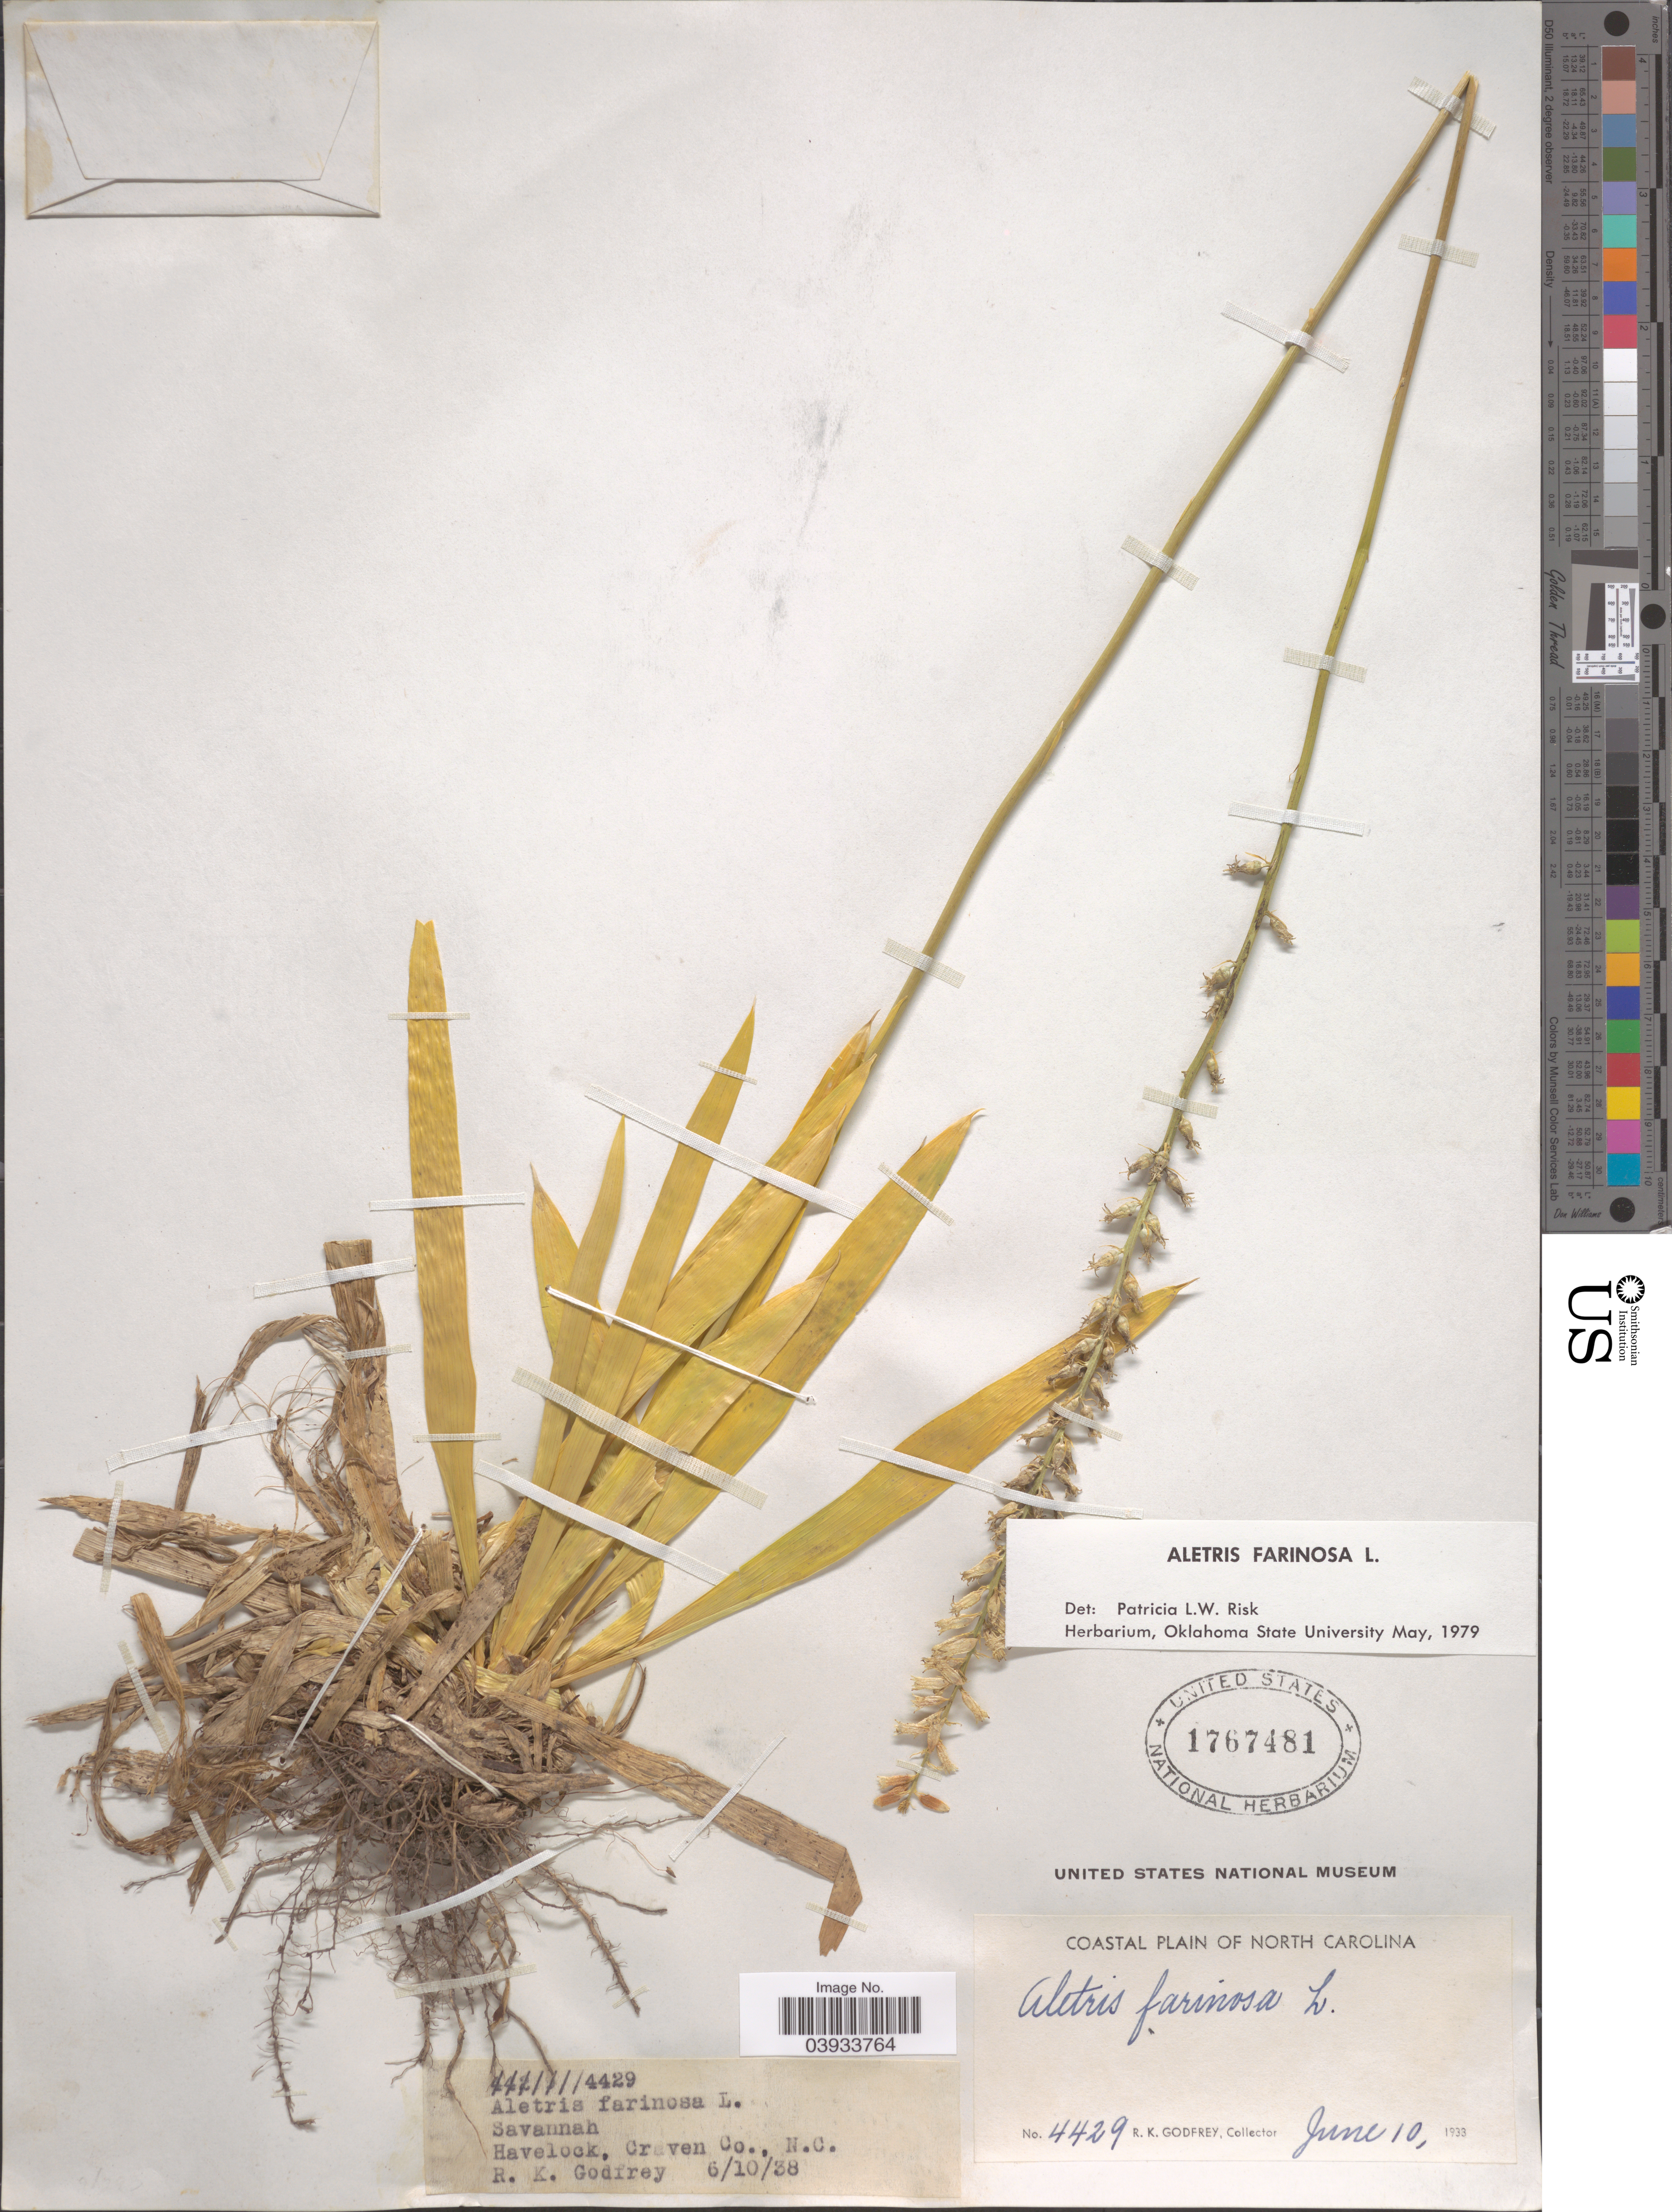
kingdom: Plantae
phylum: Tracheophyta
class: Liliopsida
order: Dioscoreales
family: Nartheciaceae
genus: Aletris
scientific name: Aletris farinosa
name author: L.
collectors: R. K. Godfrey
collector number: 4429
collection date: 1938-06-10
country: United States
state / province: North Carolina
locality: Coastal Plain of North Carolina. Havelock, Craven Co.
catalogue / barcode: US 1767481